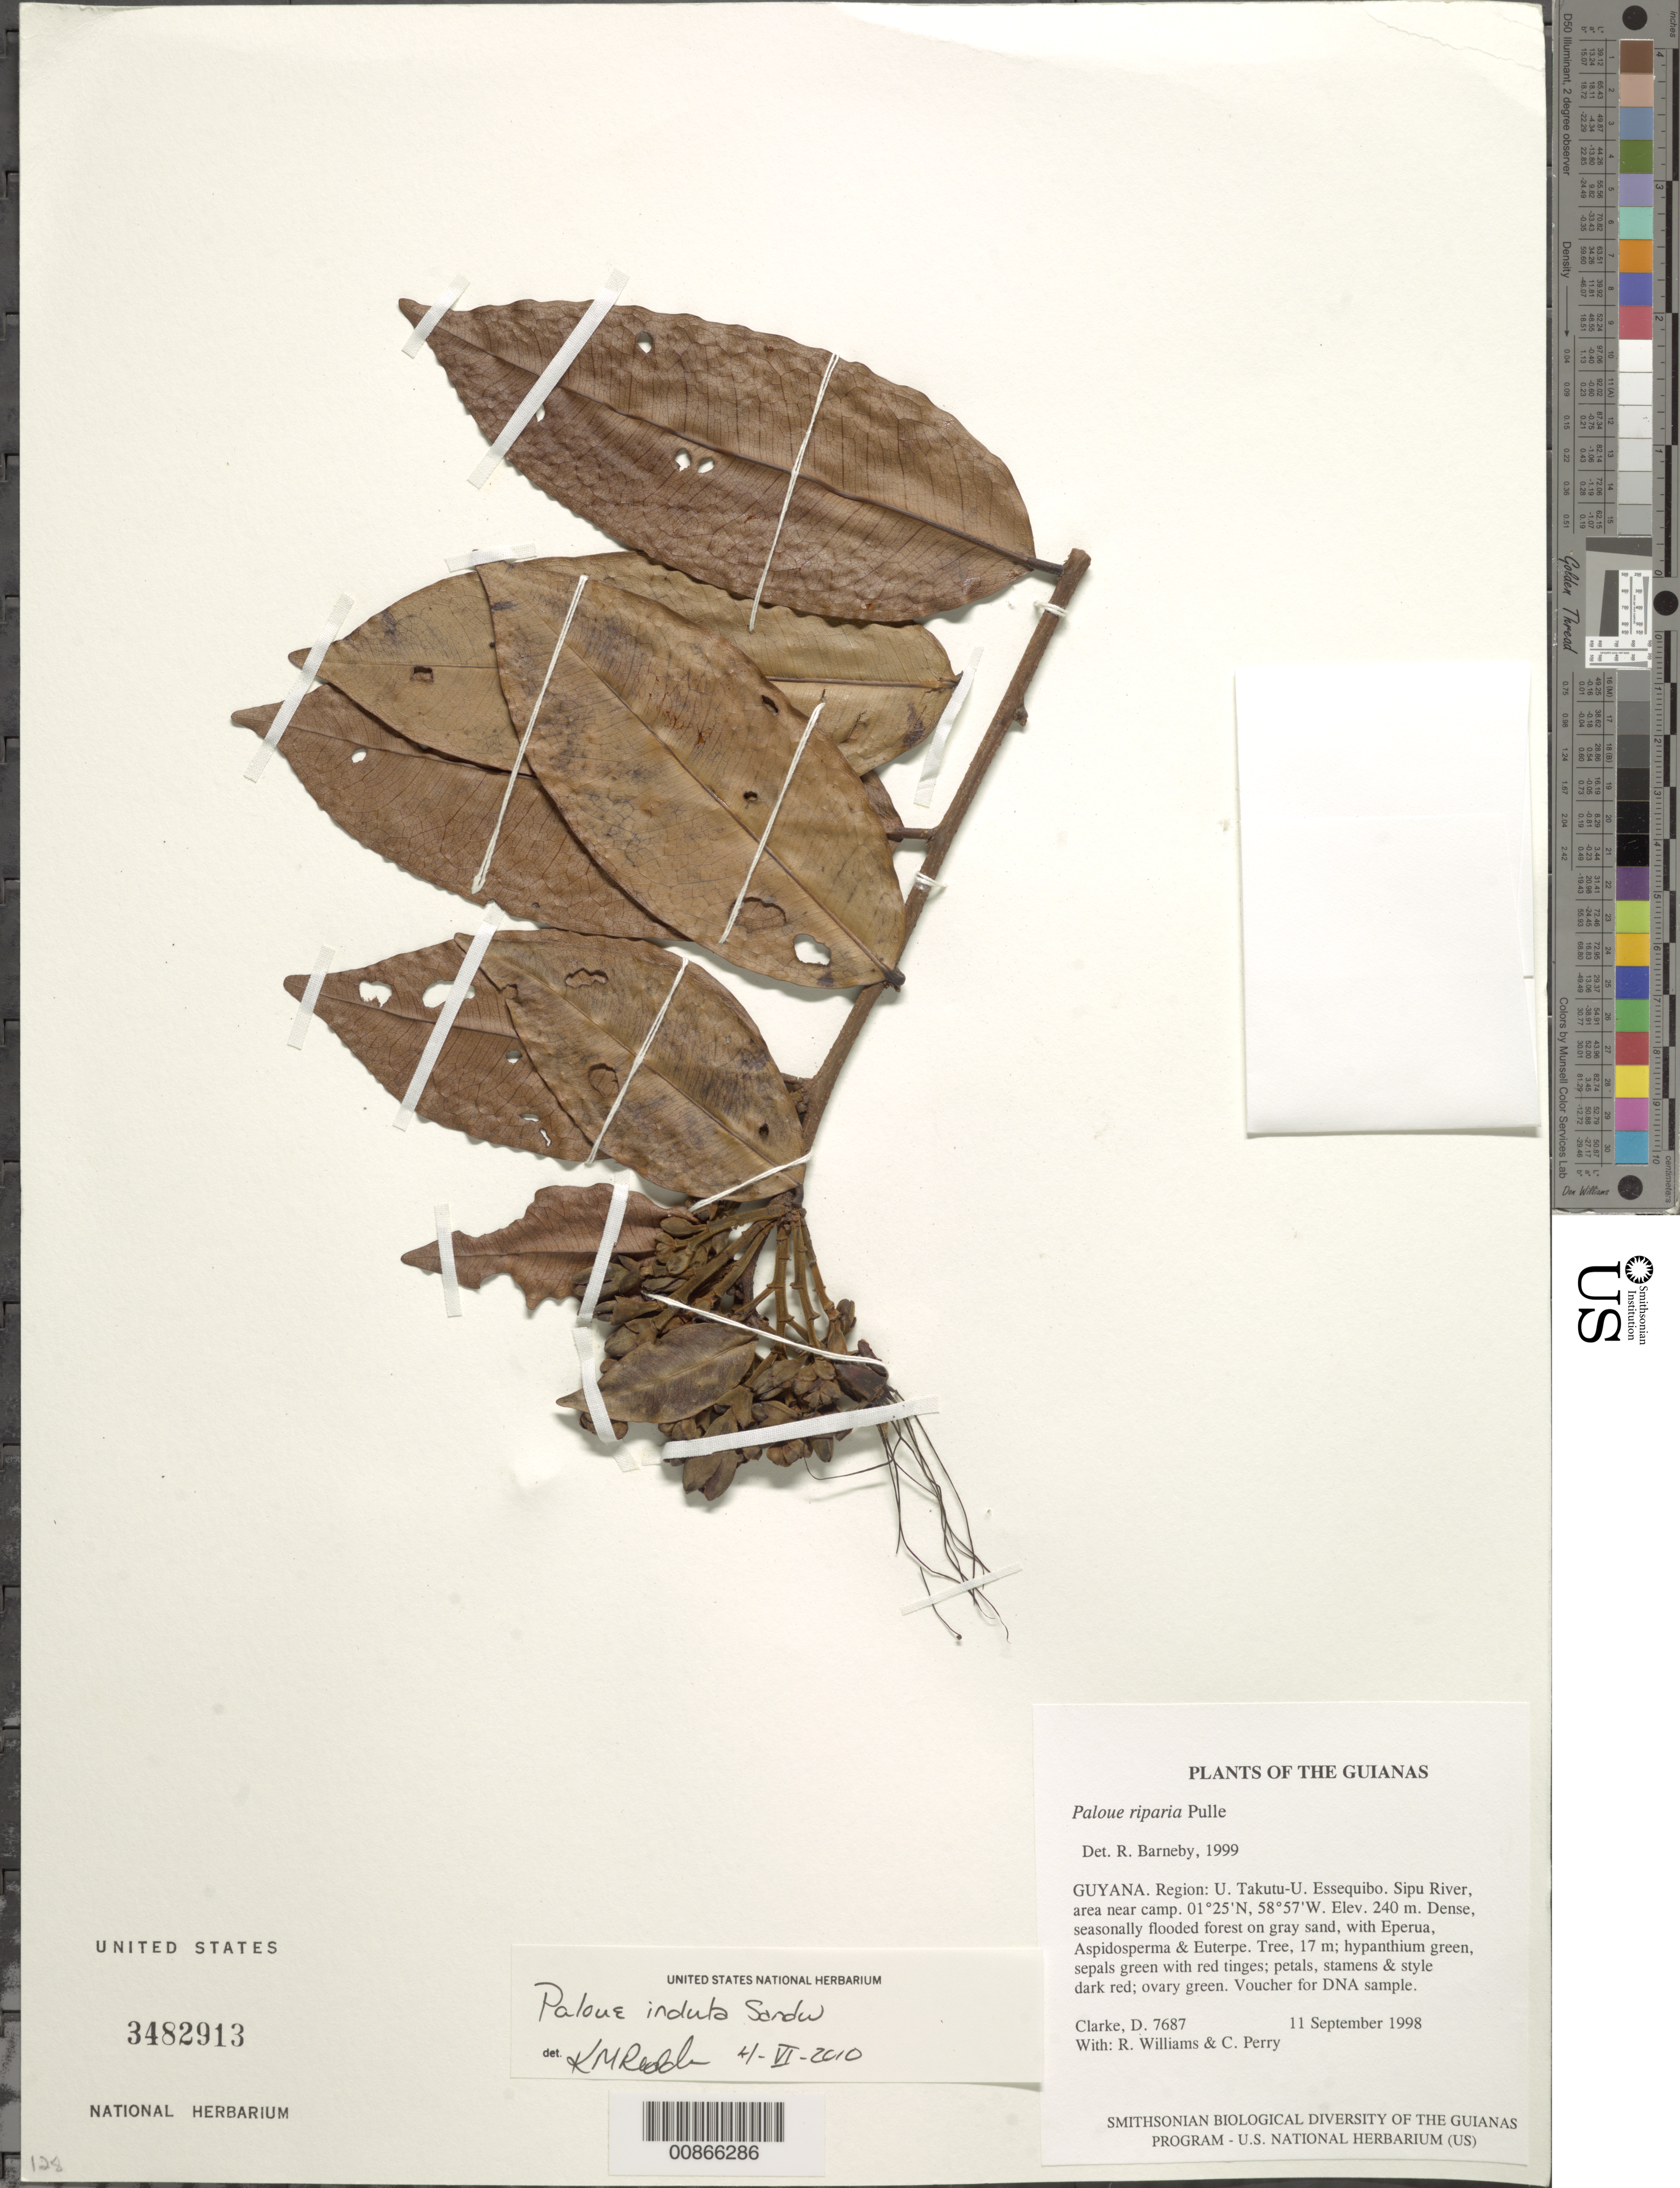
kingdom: Plantae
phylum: Tracheophyta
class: Magnoliopsida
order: Fabales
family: Fabaceae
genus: Paloue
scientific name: Paloue induta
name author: Sandwith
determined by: Redden, K. M.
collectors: H. D. Clarke, R. Williams & C. Perry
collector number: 7687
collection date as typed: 11 September 1998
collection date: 1998-09-11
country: Guyana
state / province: U. Takutu-U. Essequibo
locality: Sipu River, area near camp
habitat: Dense, seasonally flooded forest on gray sand, with Eperua, Aspidosperma & Euterpe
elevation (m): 240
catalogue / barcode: US 3482913